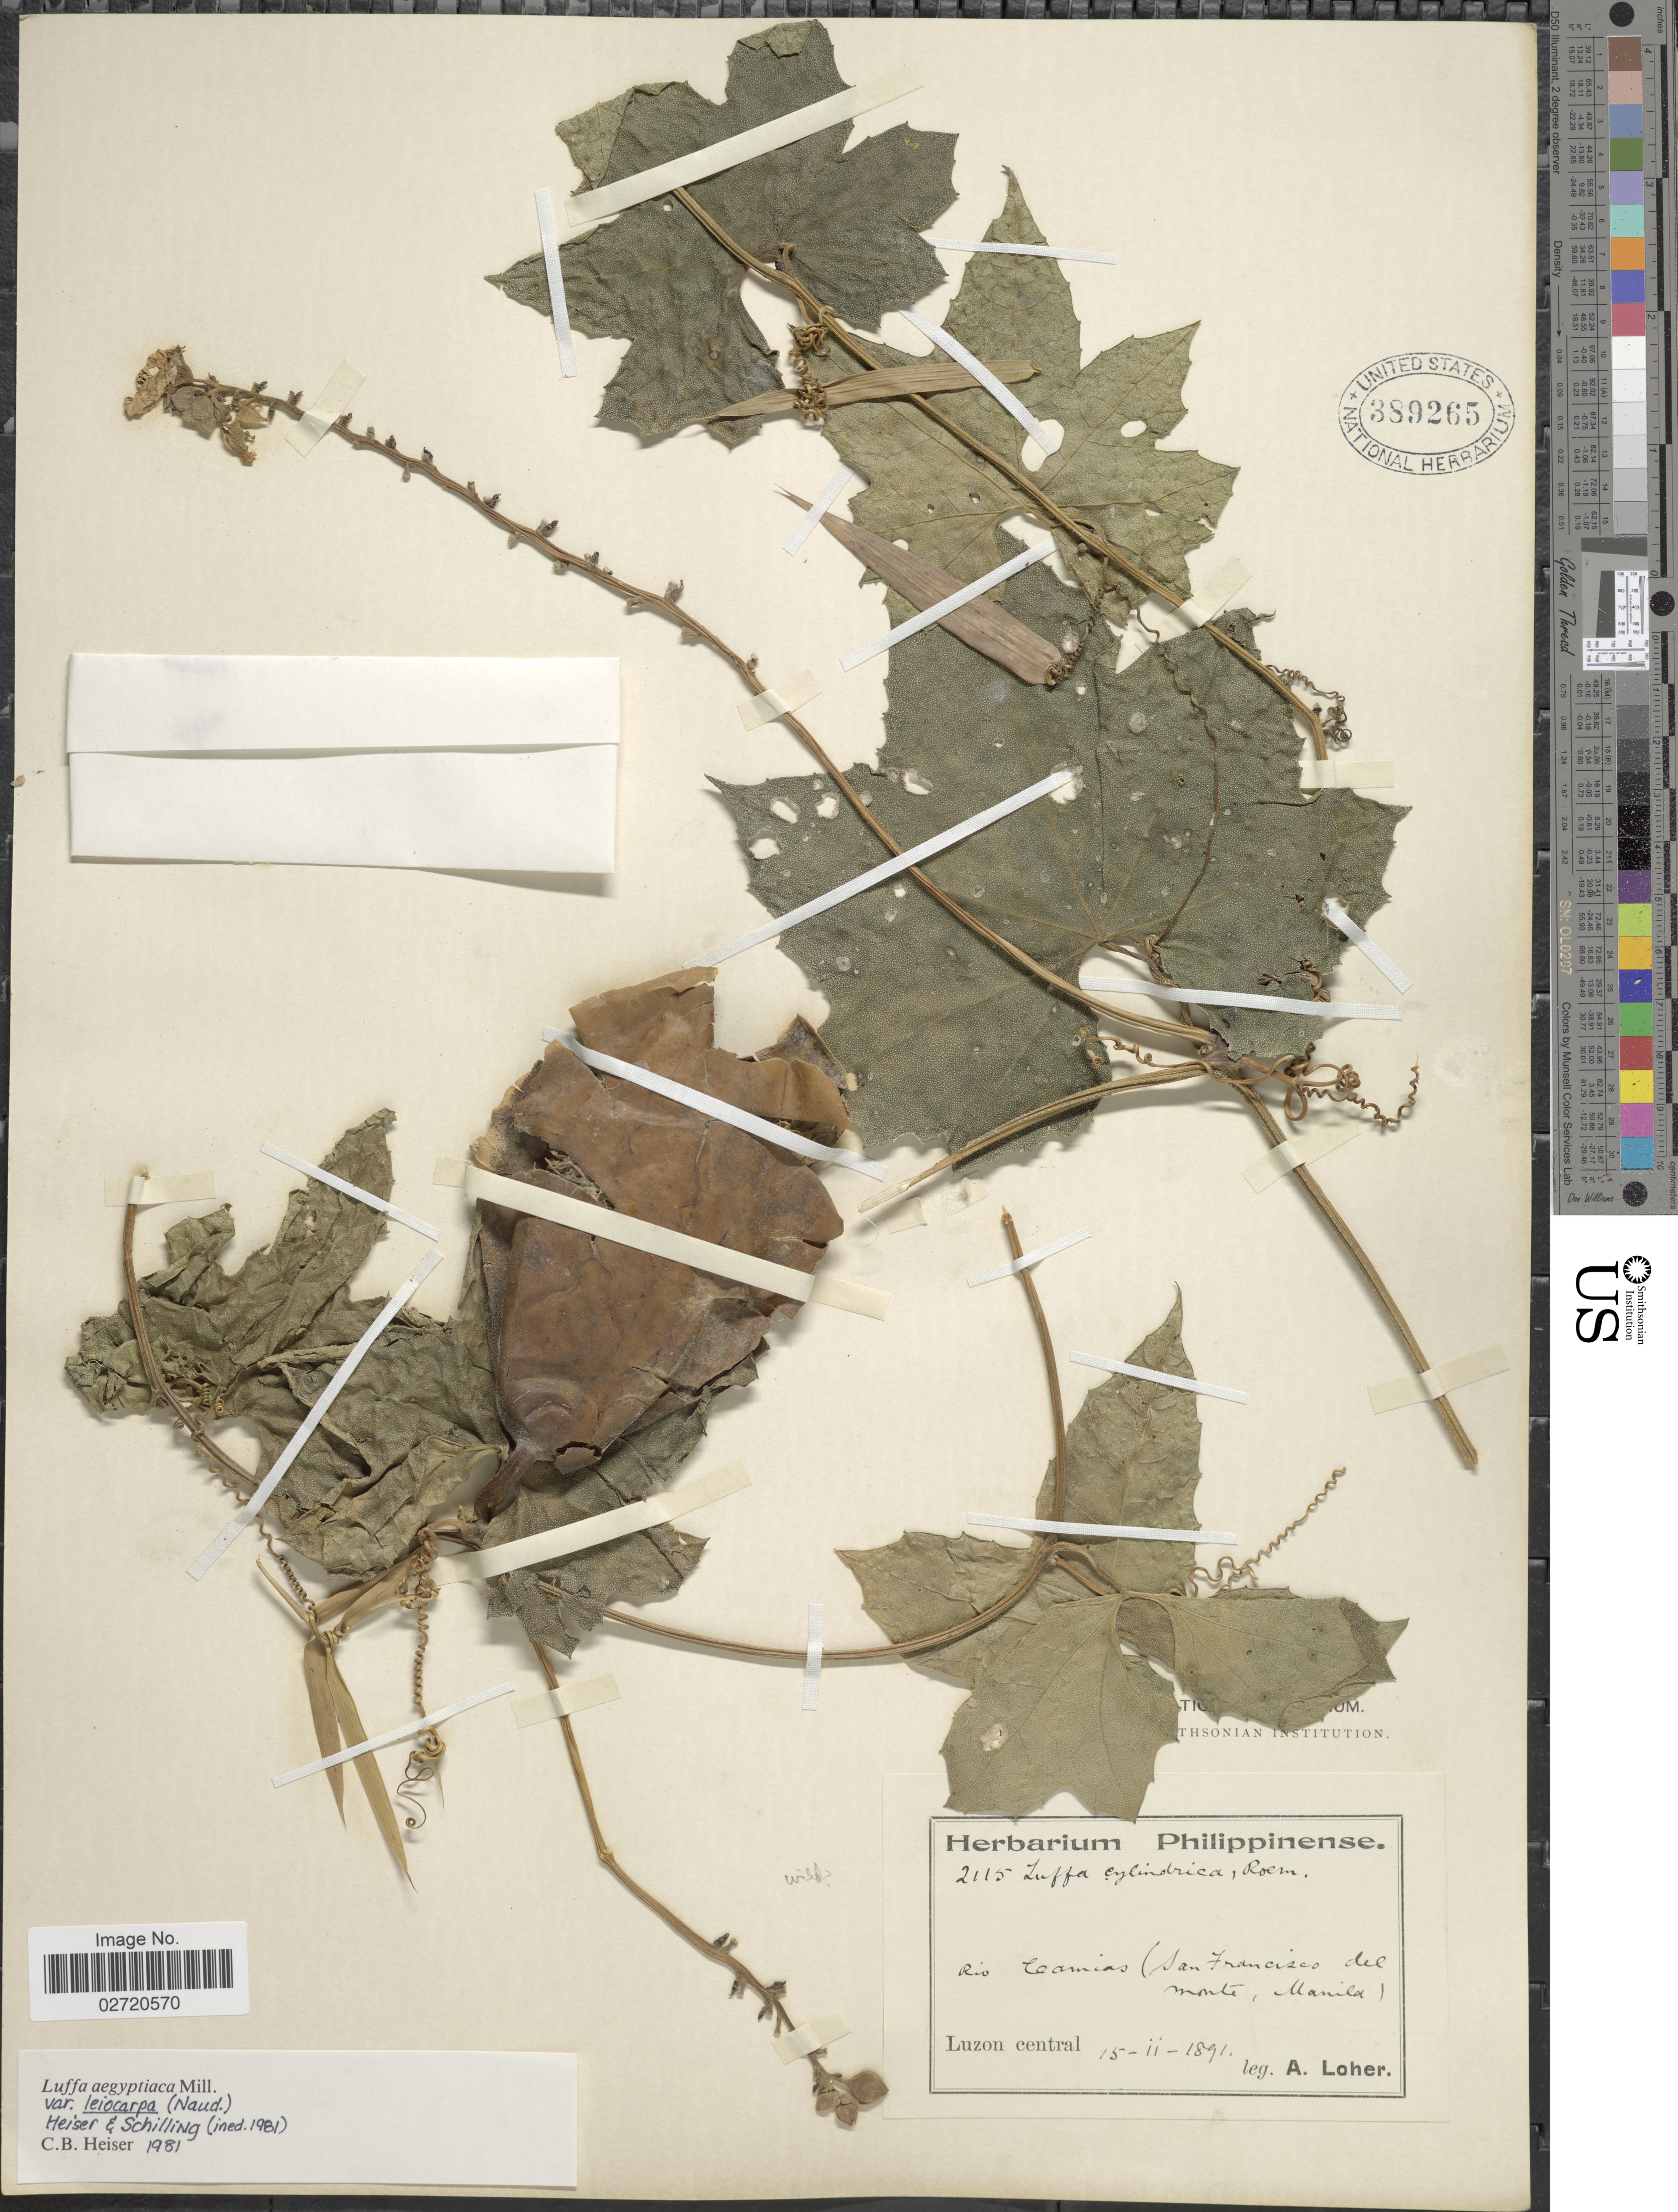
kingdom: Plantae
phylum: Tracheophyta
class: Magnoliopsida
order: Cucurbitales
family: Cucurbitaceae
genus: Luffa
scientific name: Luffa aegyptiaca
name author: Mill.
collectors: A. Loher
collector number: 2115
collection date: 1891-01-15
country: Philippines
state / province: Central Luzon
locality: Rio Camias (San Francisco del monte, Manila)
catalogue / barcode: US 389265